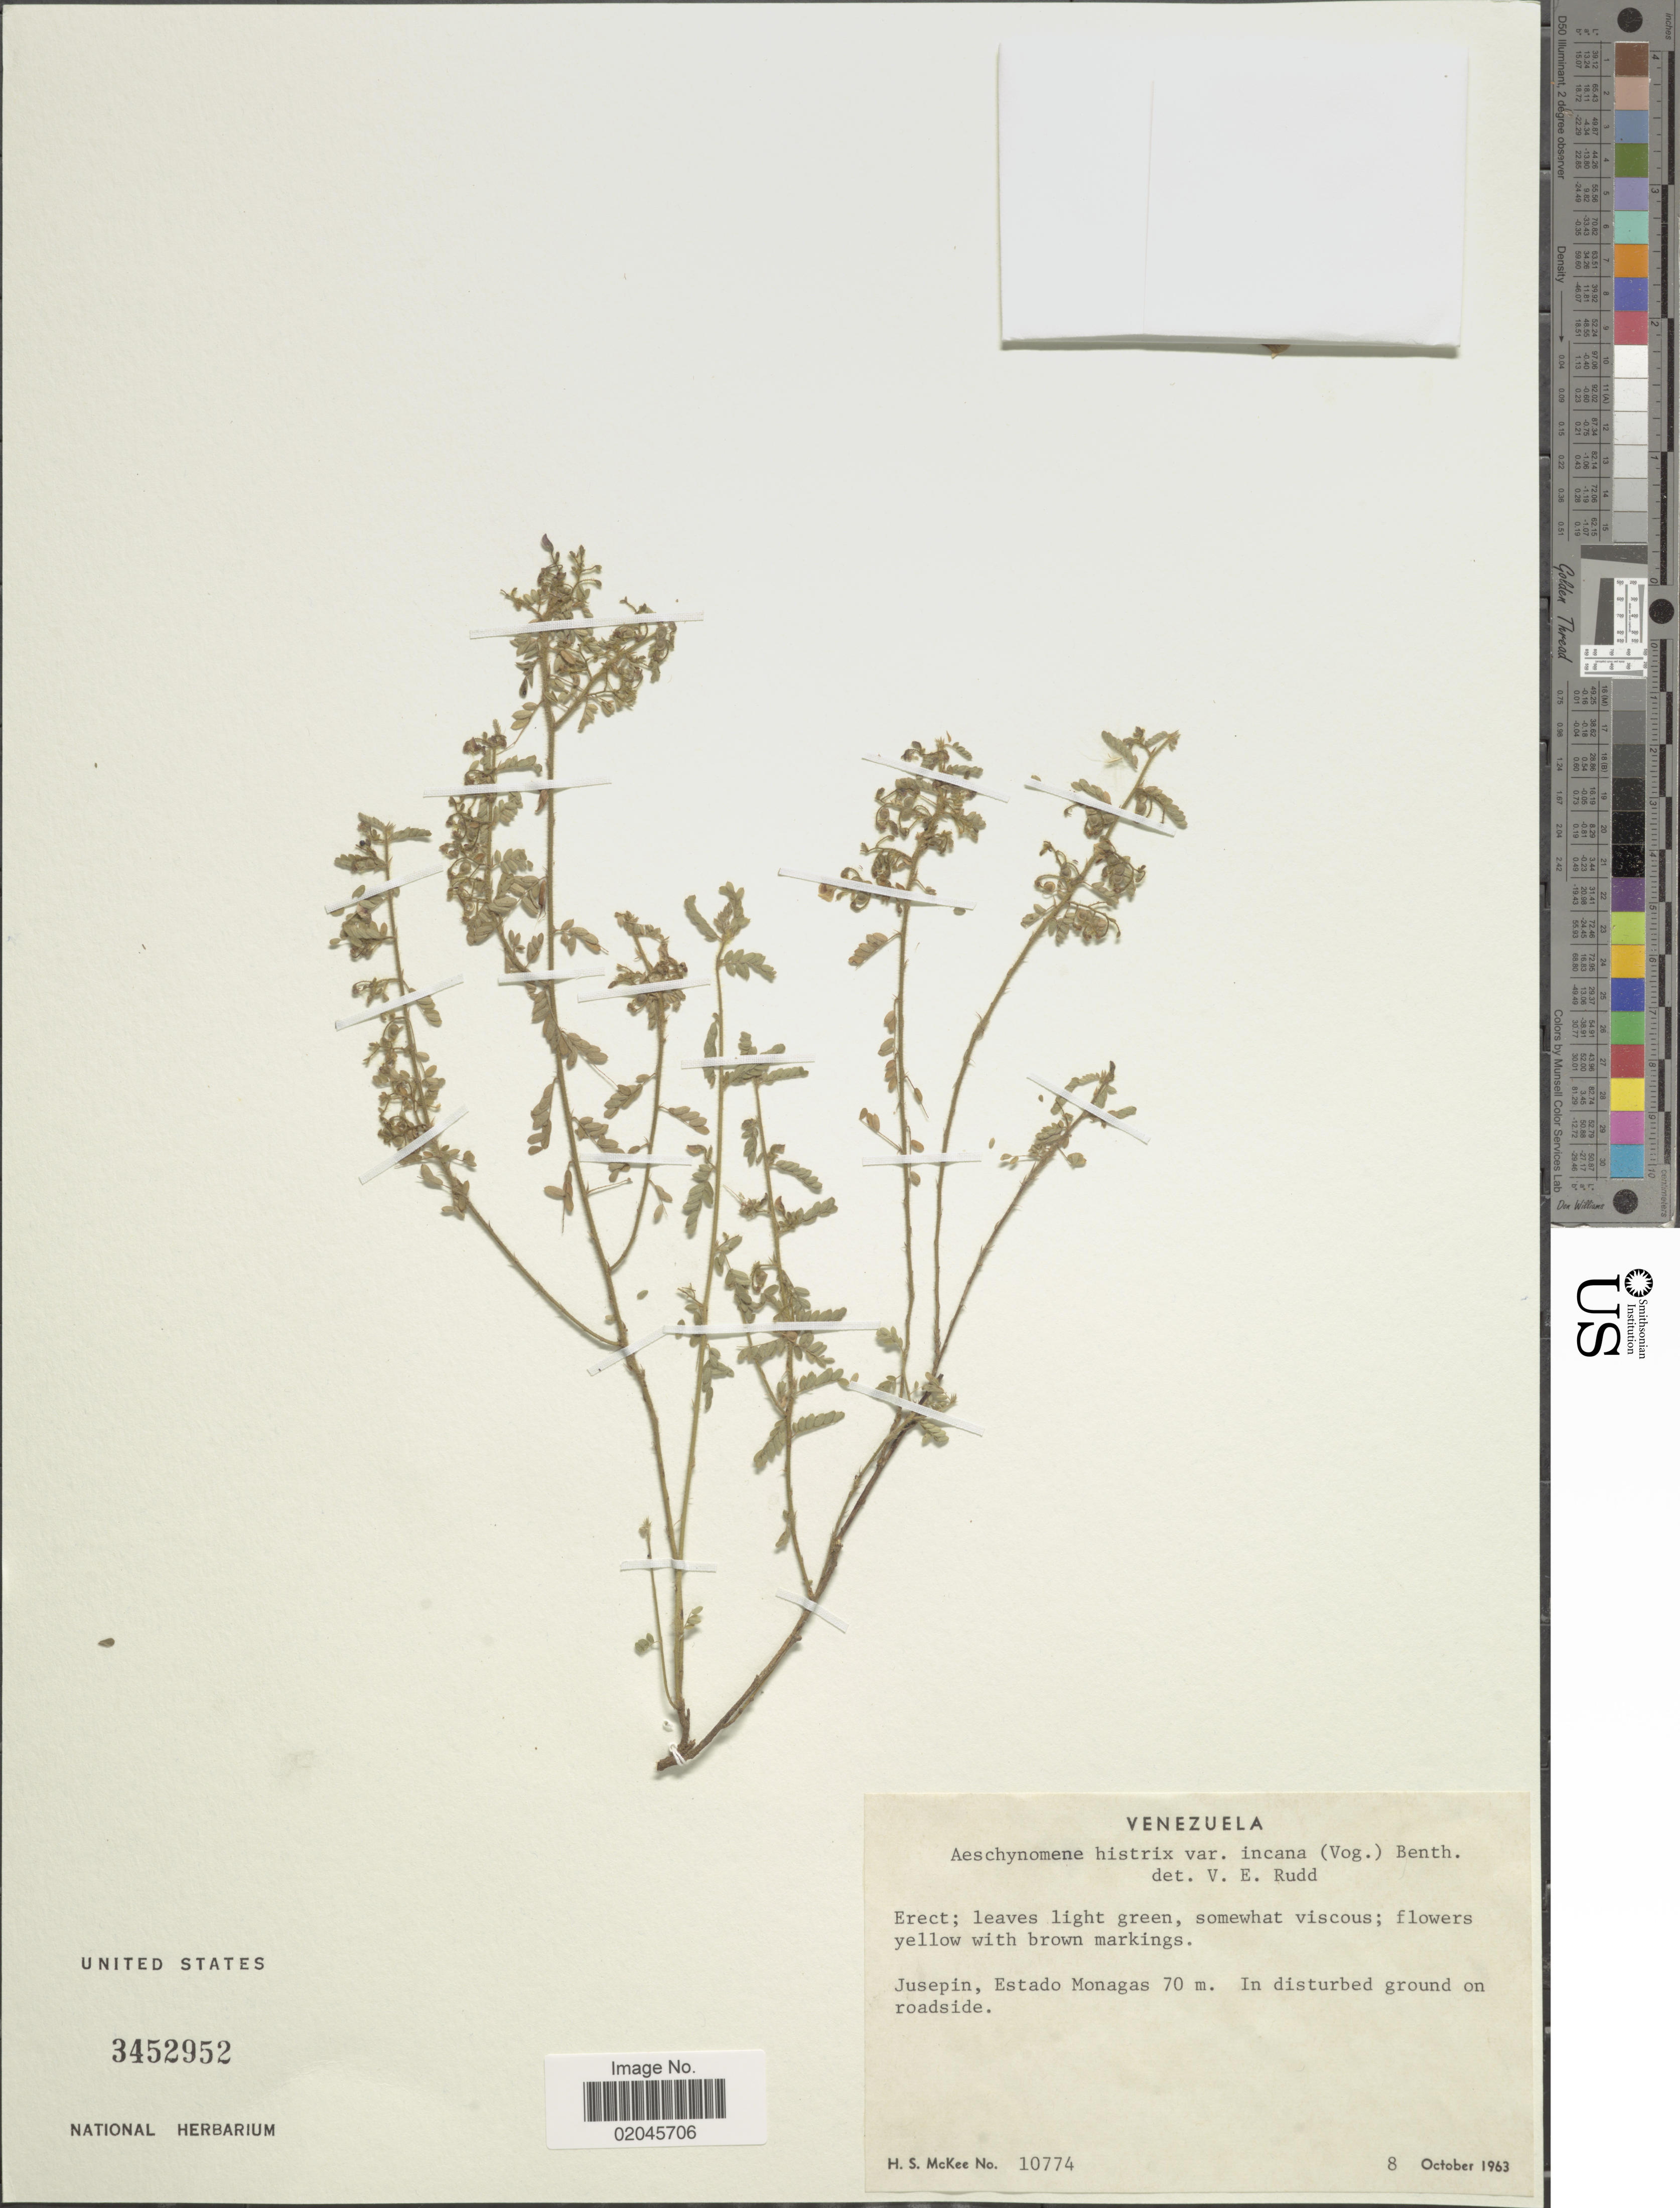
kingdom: Plantae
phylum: Tracheophyta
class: Magnoliopsida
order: Fabales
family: Fabaceae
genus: Aeschynomene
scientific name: Aeschynomene histrix var. incana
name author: Benth.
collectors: H. S. McKee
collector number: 10774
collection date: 1963-10-08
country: Venezuela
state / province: Monagas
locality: Jusepin, in disturbed ground on roadside.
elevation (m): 70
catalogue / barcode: US 3452952